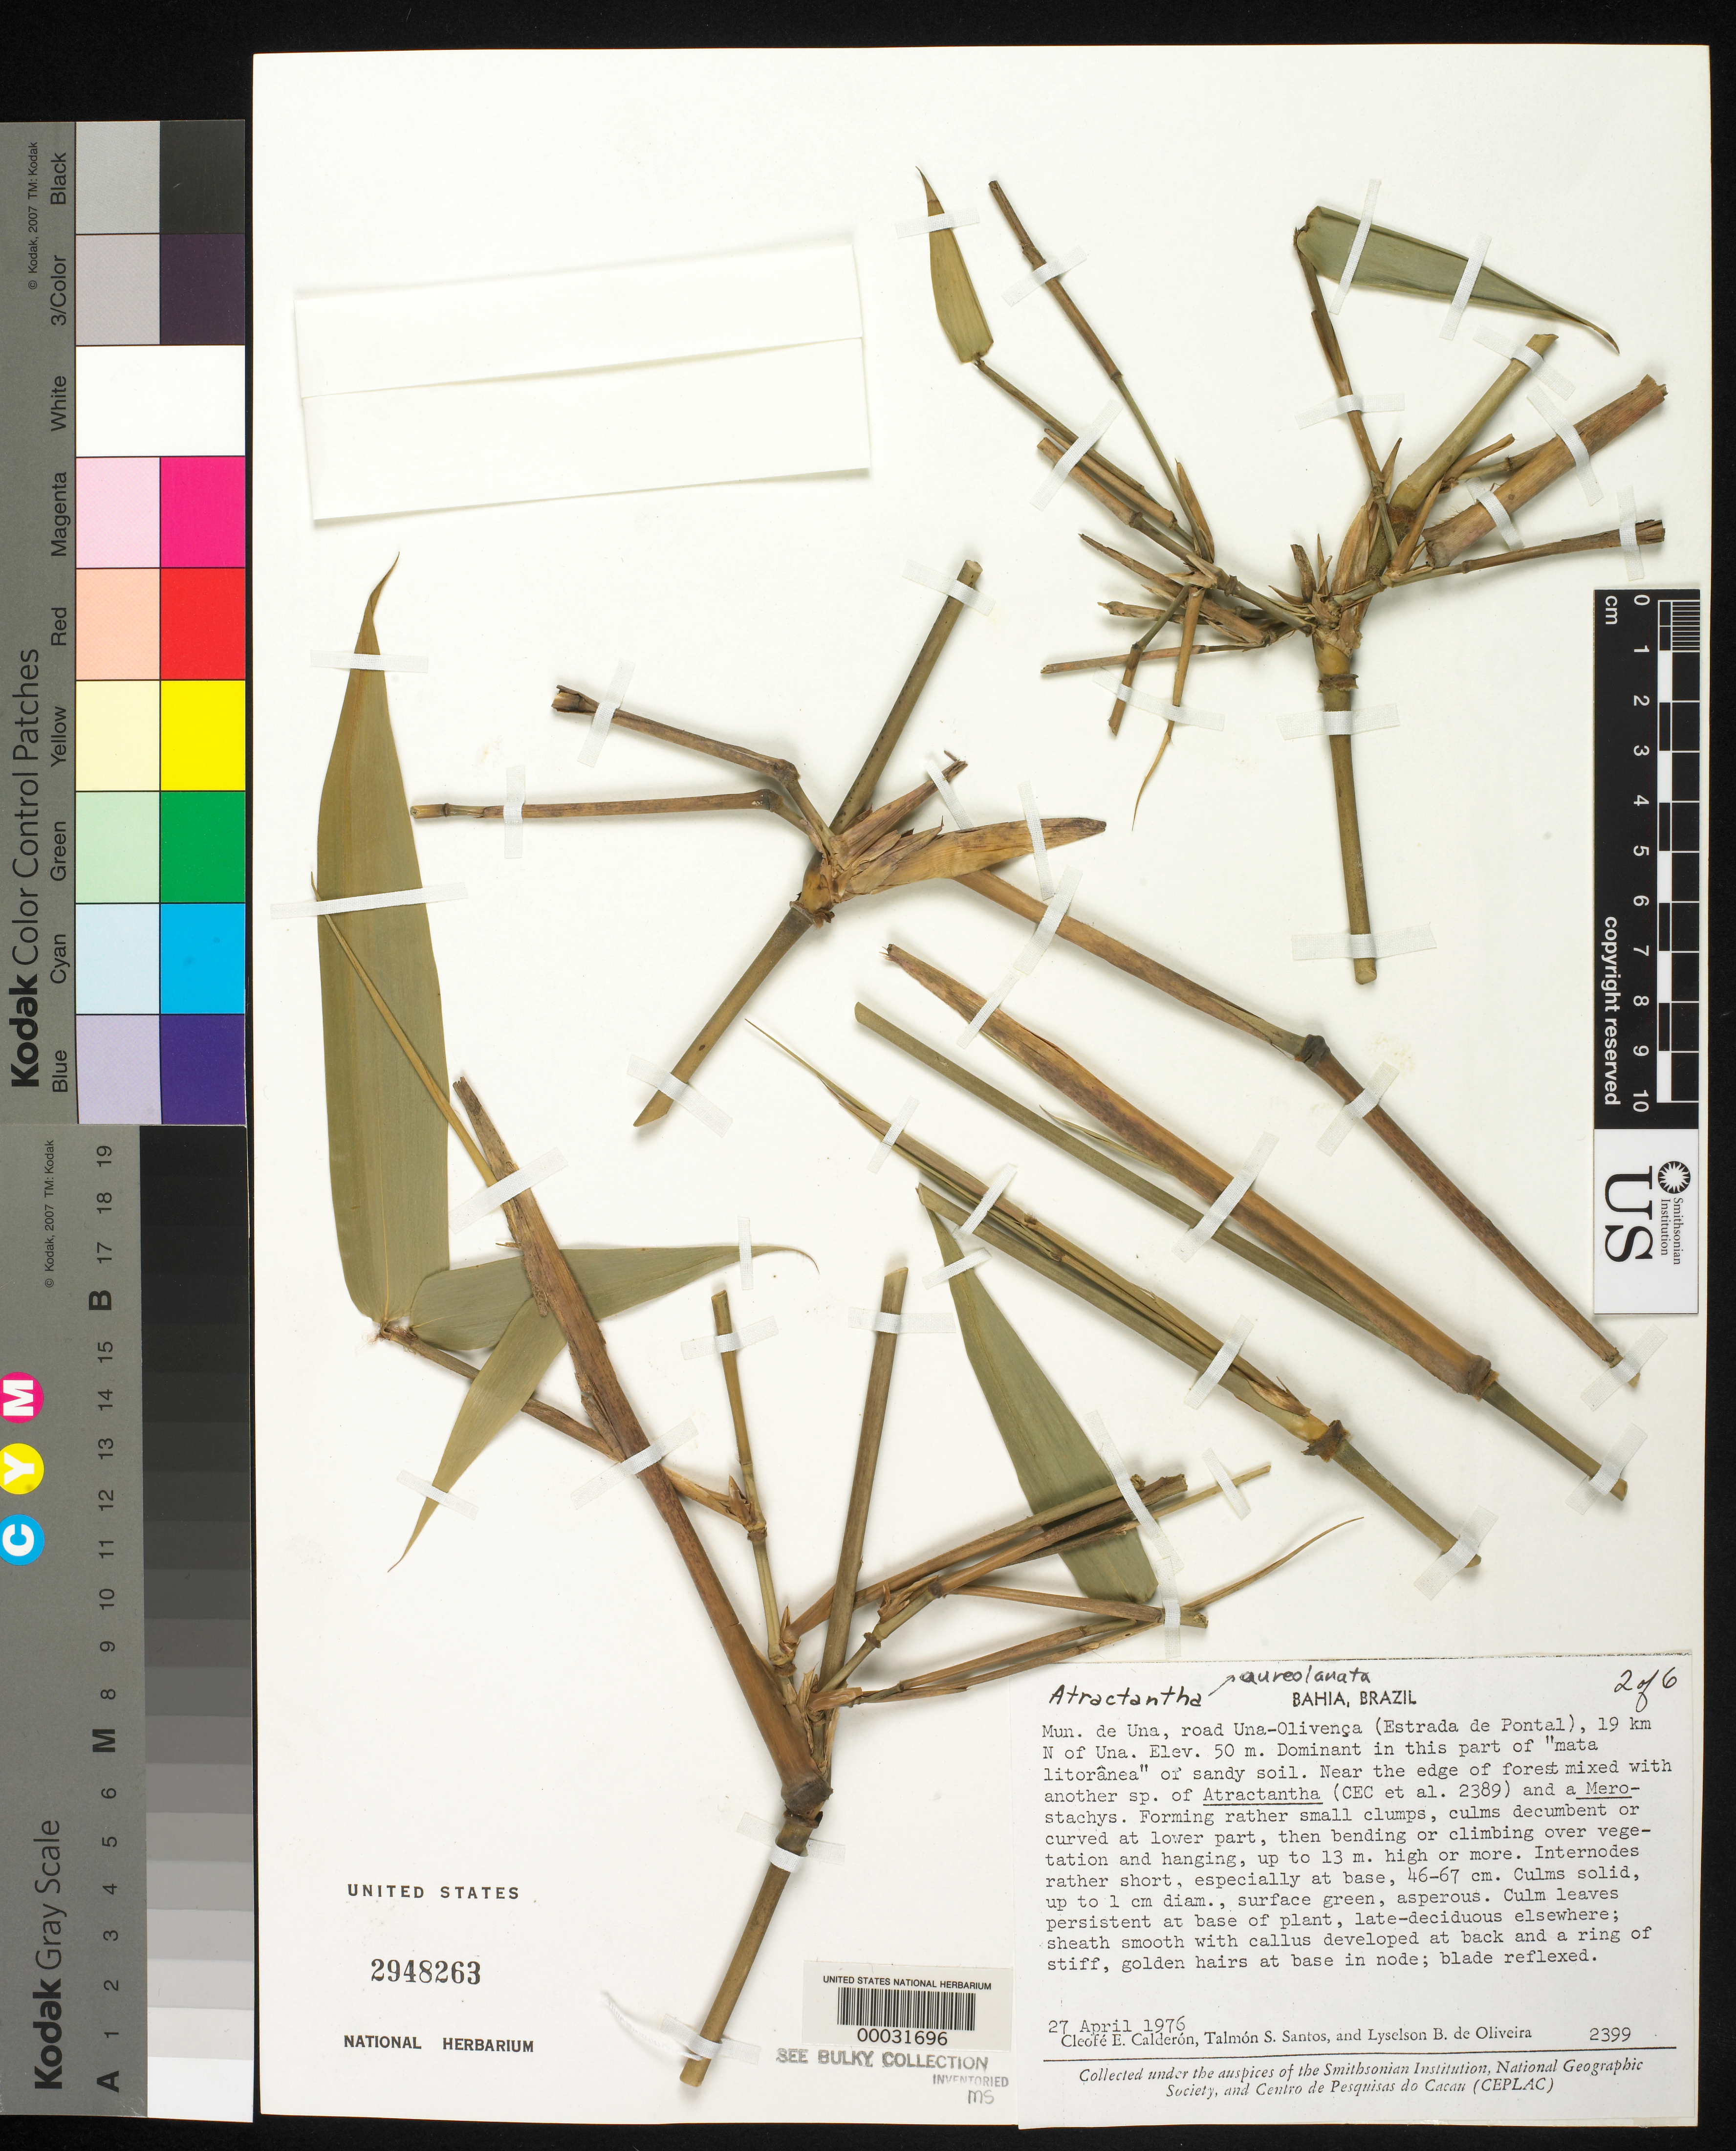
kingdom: Plantae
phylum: Tracheophyta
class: Liliopsida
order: Poales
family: Poaceae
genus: Atractantha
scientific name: Atractantha aureolanata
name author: Judz.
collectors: C. E. Calderón, T. S. Santos & L. de Oliveira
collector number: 2399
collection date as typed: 27 Apr 1976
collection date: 1976-04-27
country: Brazil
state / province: Bahia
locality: Una, olivenga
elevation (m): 50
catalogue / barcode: US 2948263